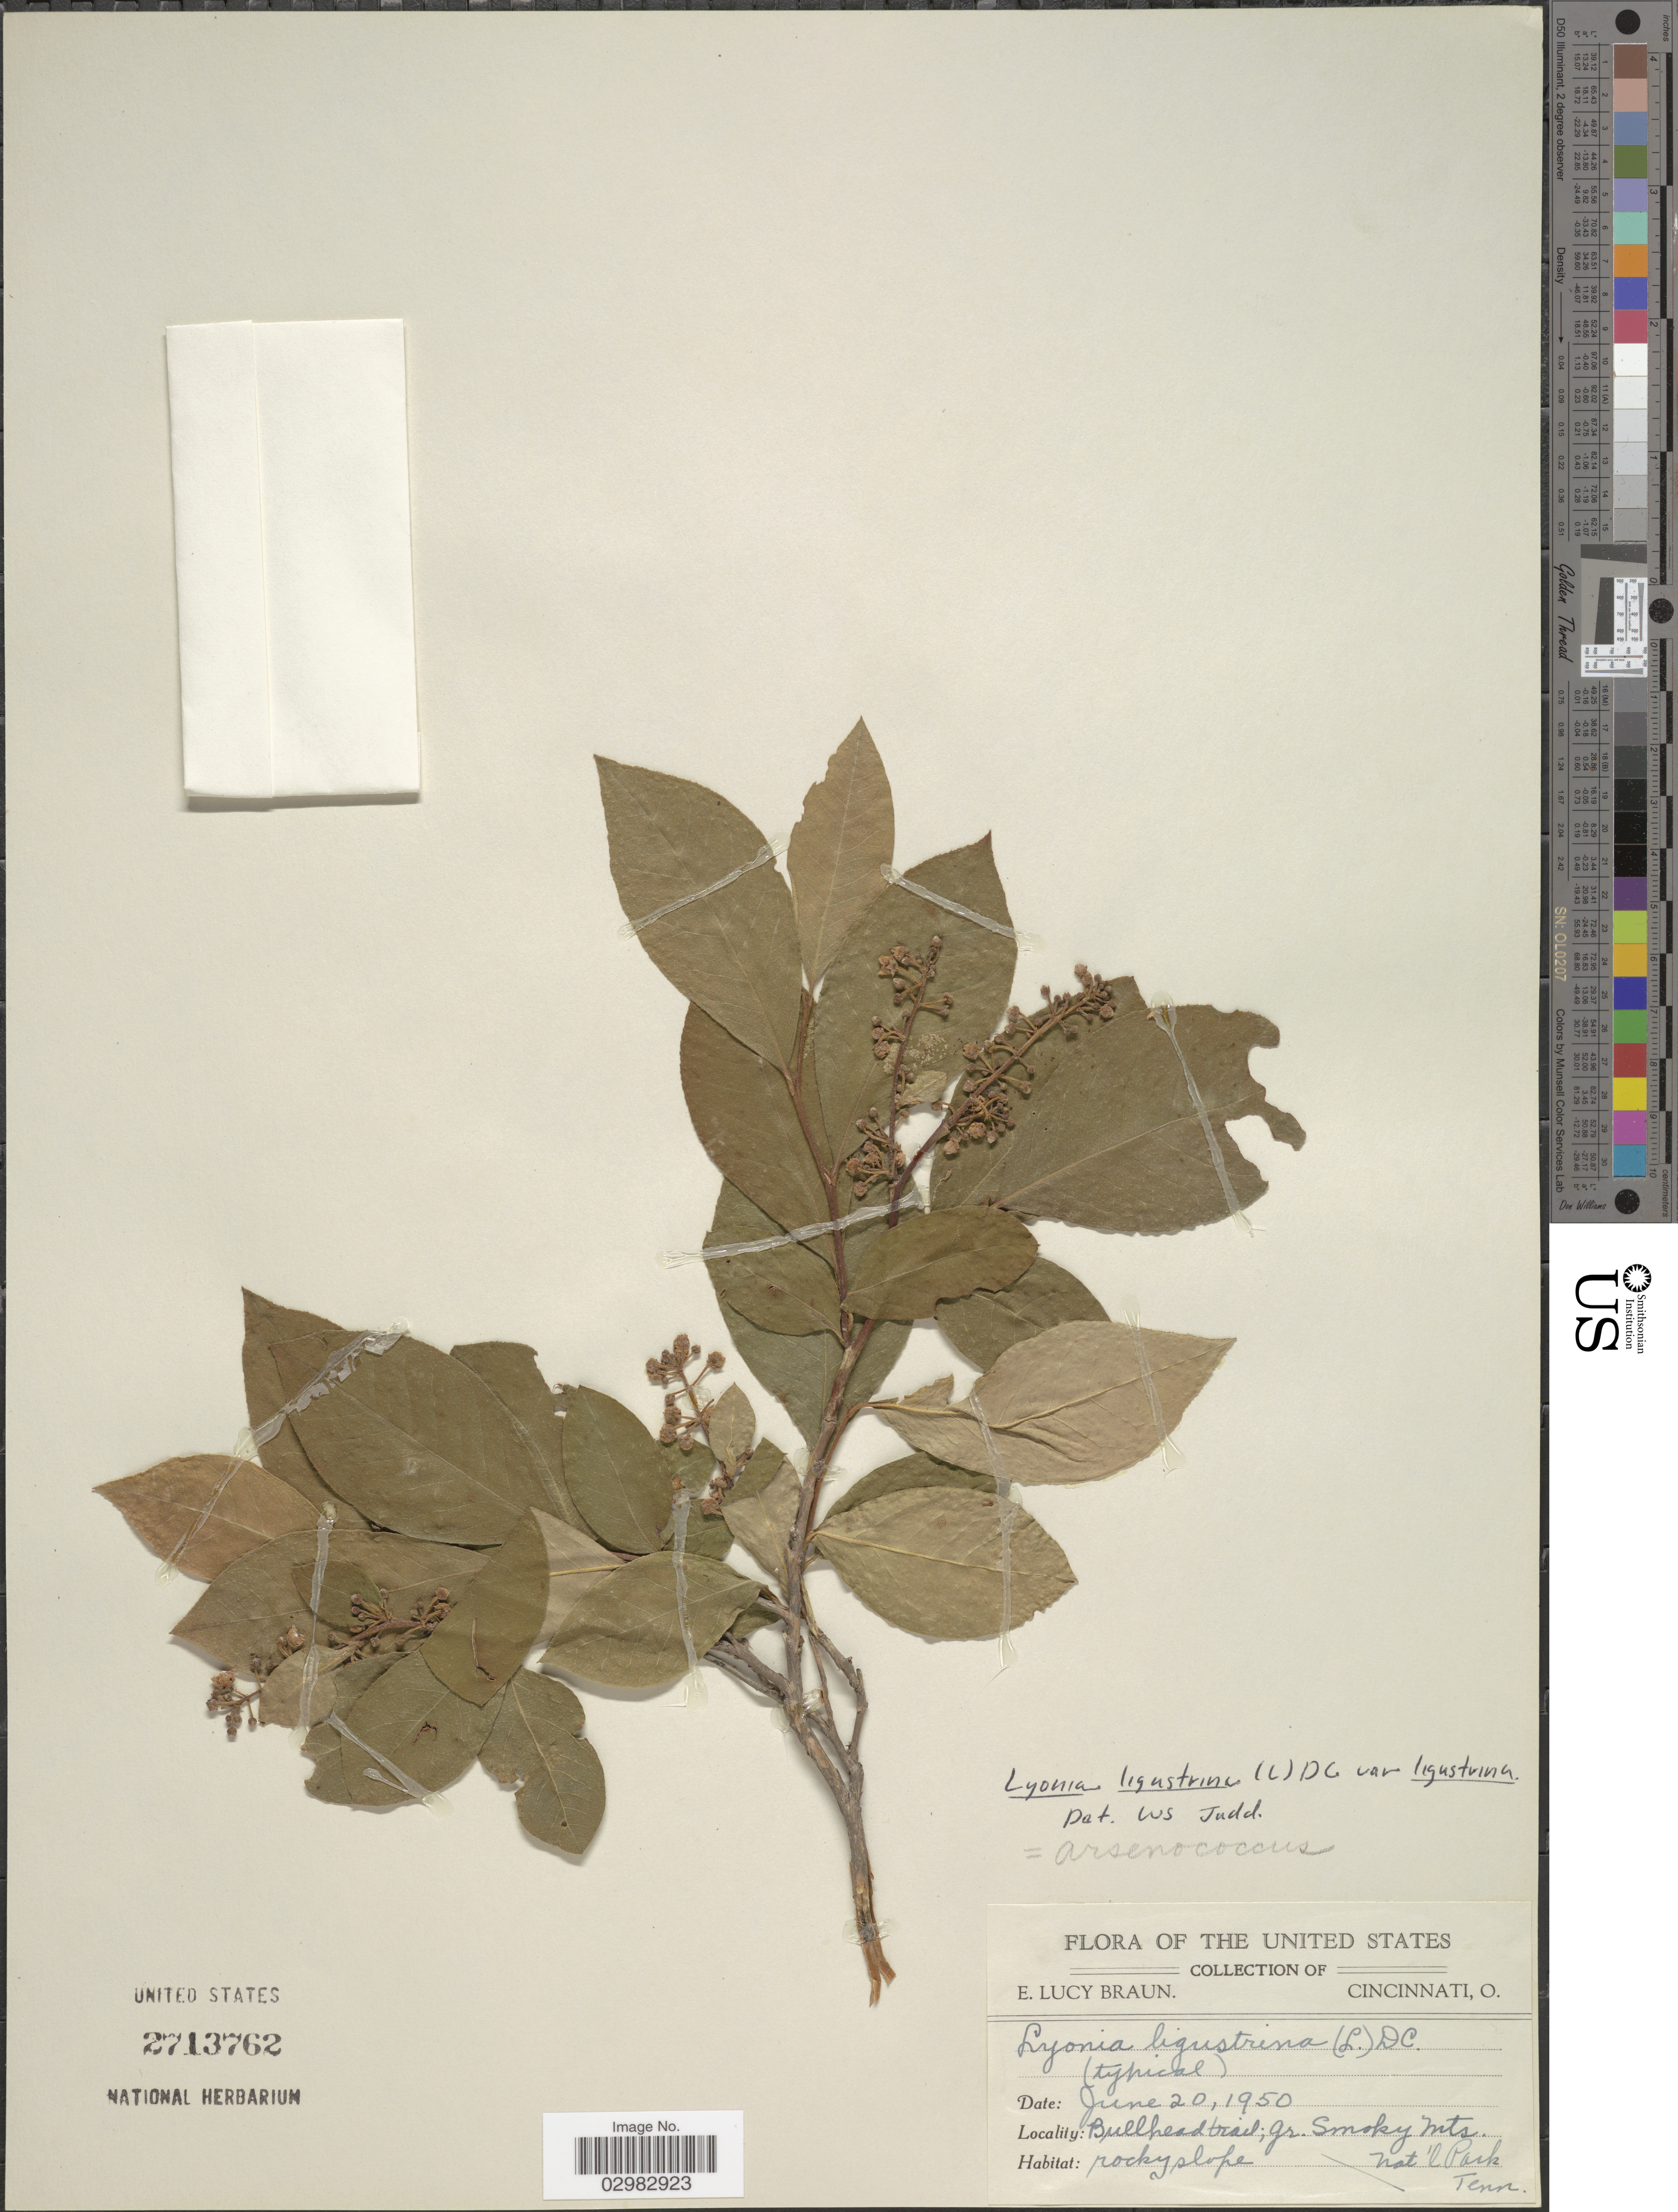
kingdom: Plantae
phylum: Tracheophyta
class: Magnoliopsida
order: Ericales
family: Ericaceae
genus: Lyonia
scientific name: Lyonia ligustrina var. ligustrina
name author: (L.) DC.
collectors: E. L. Braun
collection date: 1950-06-20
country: United States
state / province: Tennessee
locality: Bullhead trail; Gr. Smoky Mts. Nat'l Park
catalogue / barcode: US 2713762